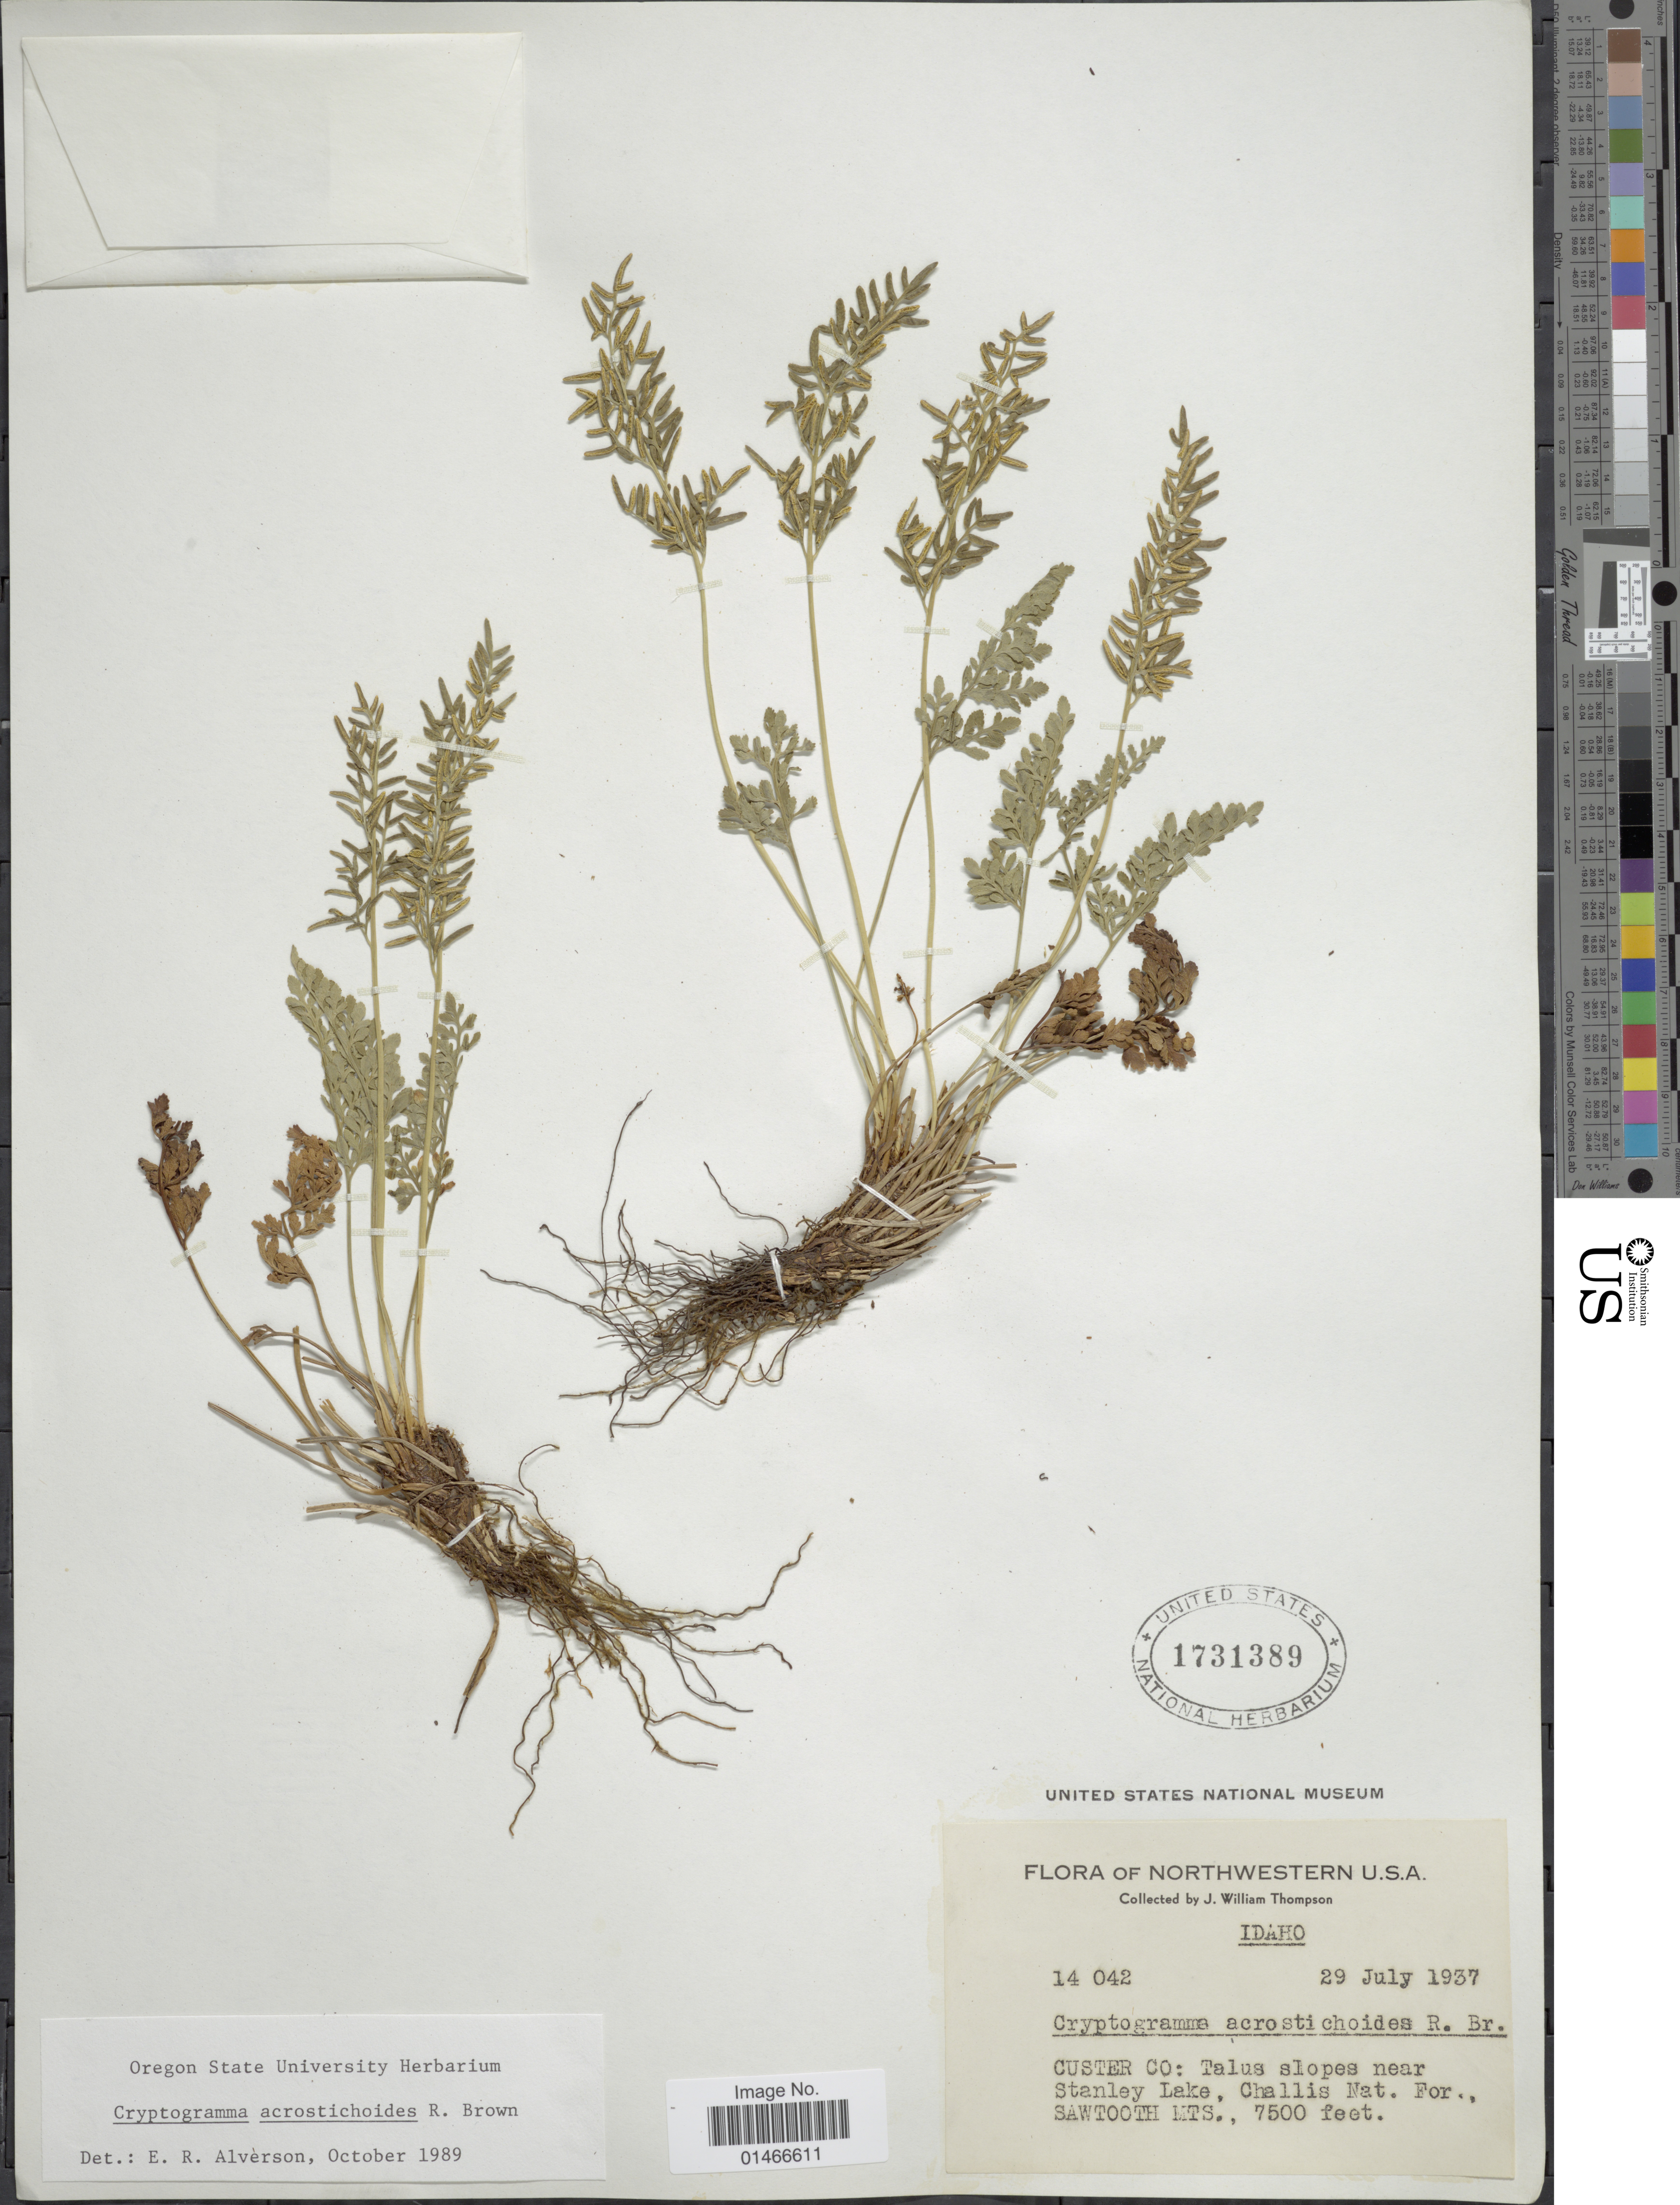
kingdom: Plantae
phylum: Tracheophyta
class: Polypodiopsida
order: Polypodiales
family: Pteridaceae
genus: Cryptogramma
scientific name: Cryptogramma acrostichoides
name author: R. Br.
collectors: J. W. Thompson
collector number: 14042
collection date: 1937-07-29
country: United States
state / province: Idaho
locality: Northwestern U.S.A. Custer Co: Talus slopes near Stanley Lake, Challis Nat. For., Sawtooth Mts.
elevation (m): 2286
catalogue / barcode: US 1731389